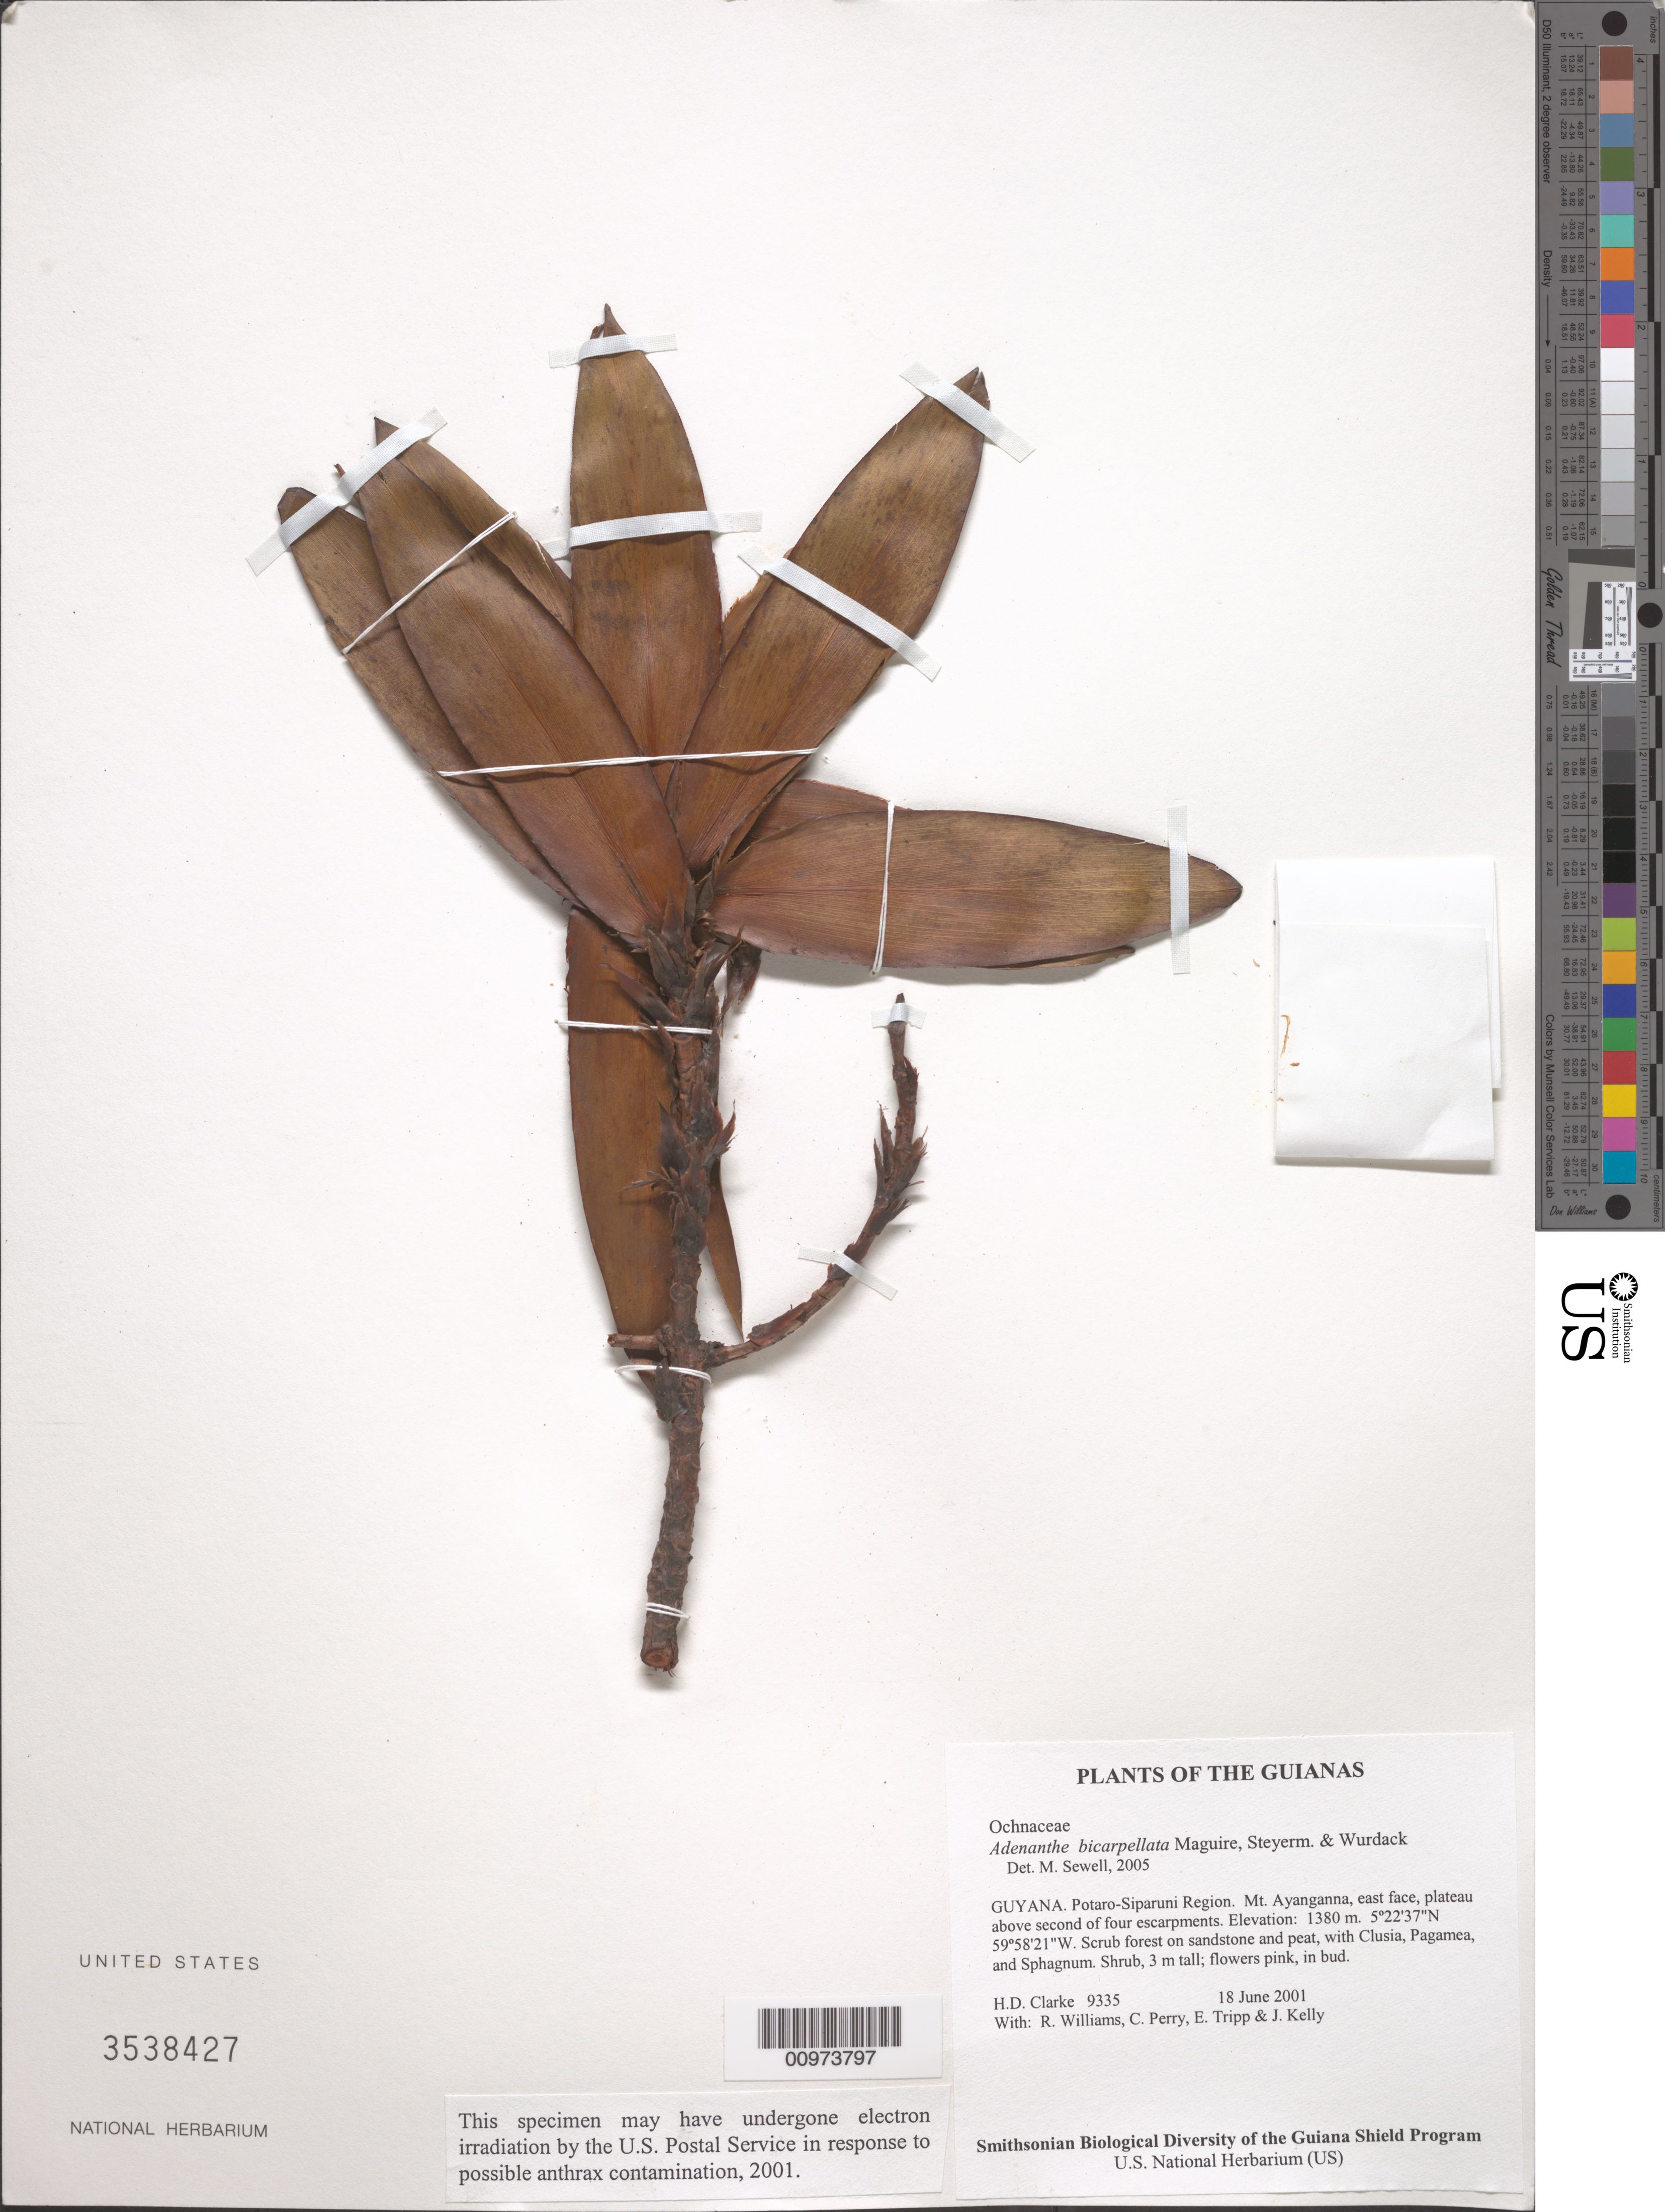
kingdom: Plantae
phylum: Tracheophyta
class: Magnoliopsida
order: Malpighiales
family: Ochnaceae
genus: Tyleria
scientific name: Tyleria bicarpellata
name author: (Maguire et al.) M.C.E. Amaral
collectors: H. D. Clarke, R. Williams, C. Perry, E. Tripp & J. Kelly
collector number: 9335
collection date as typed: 18 June 2001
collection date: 2001-06-18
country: Guyana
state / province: Potaro-Siparuni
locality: Mt. Ayanganna, east face, plateau above second of four escarpments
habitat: Scrub forest on sandstone and peat, with Clusia, Pagamea, and Sphagnum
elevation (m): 1380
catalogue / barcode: US 3538427